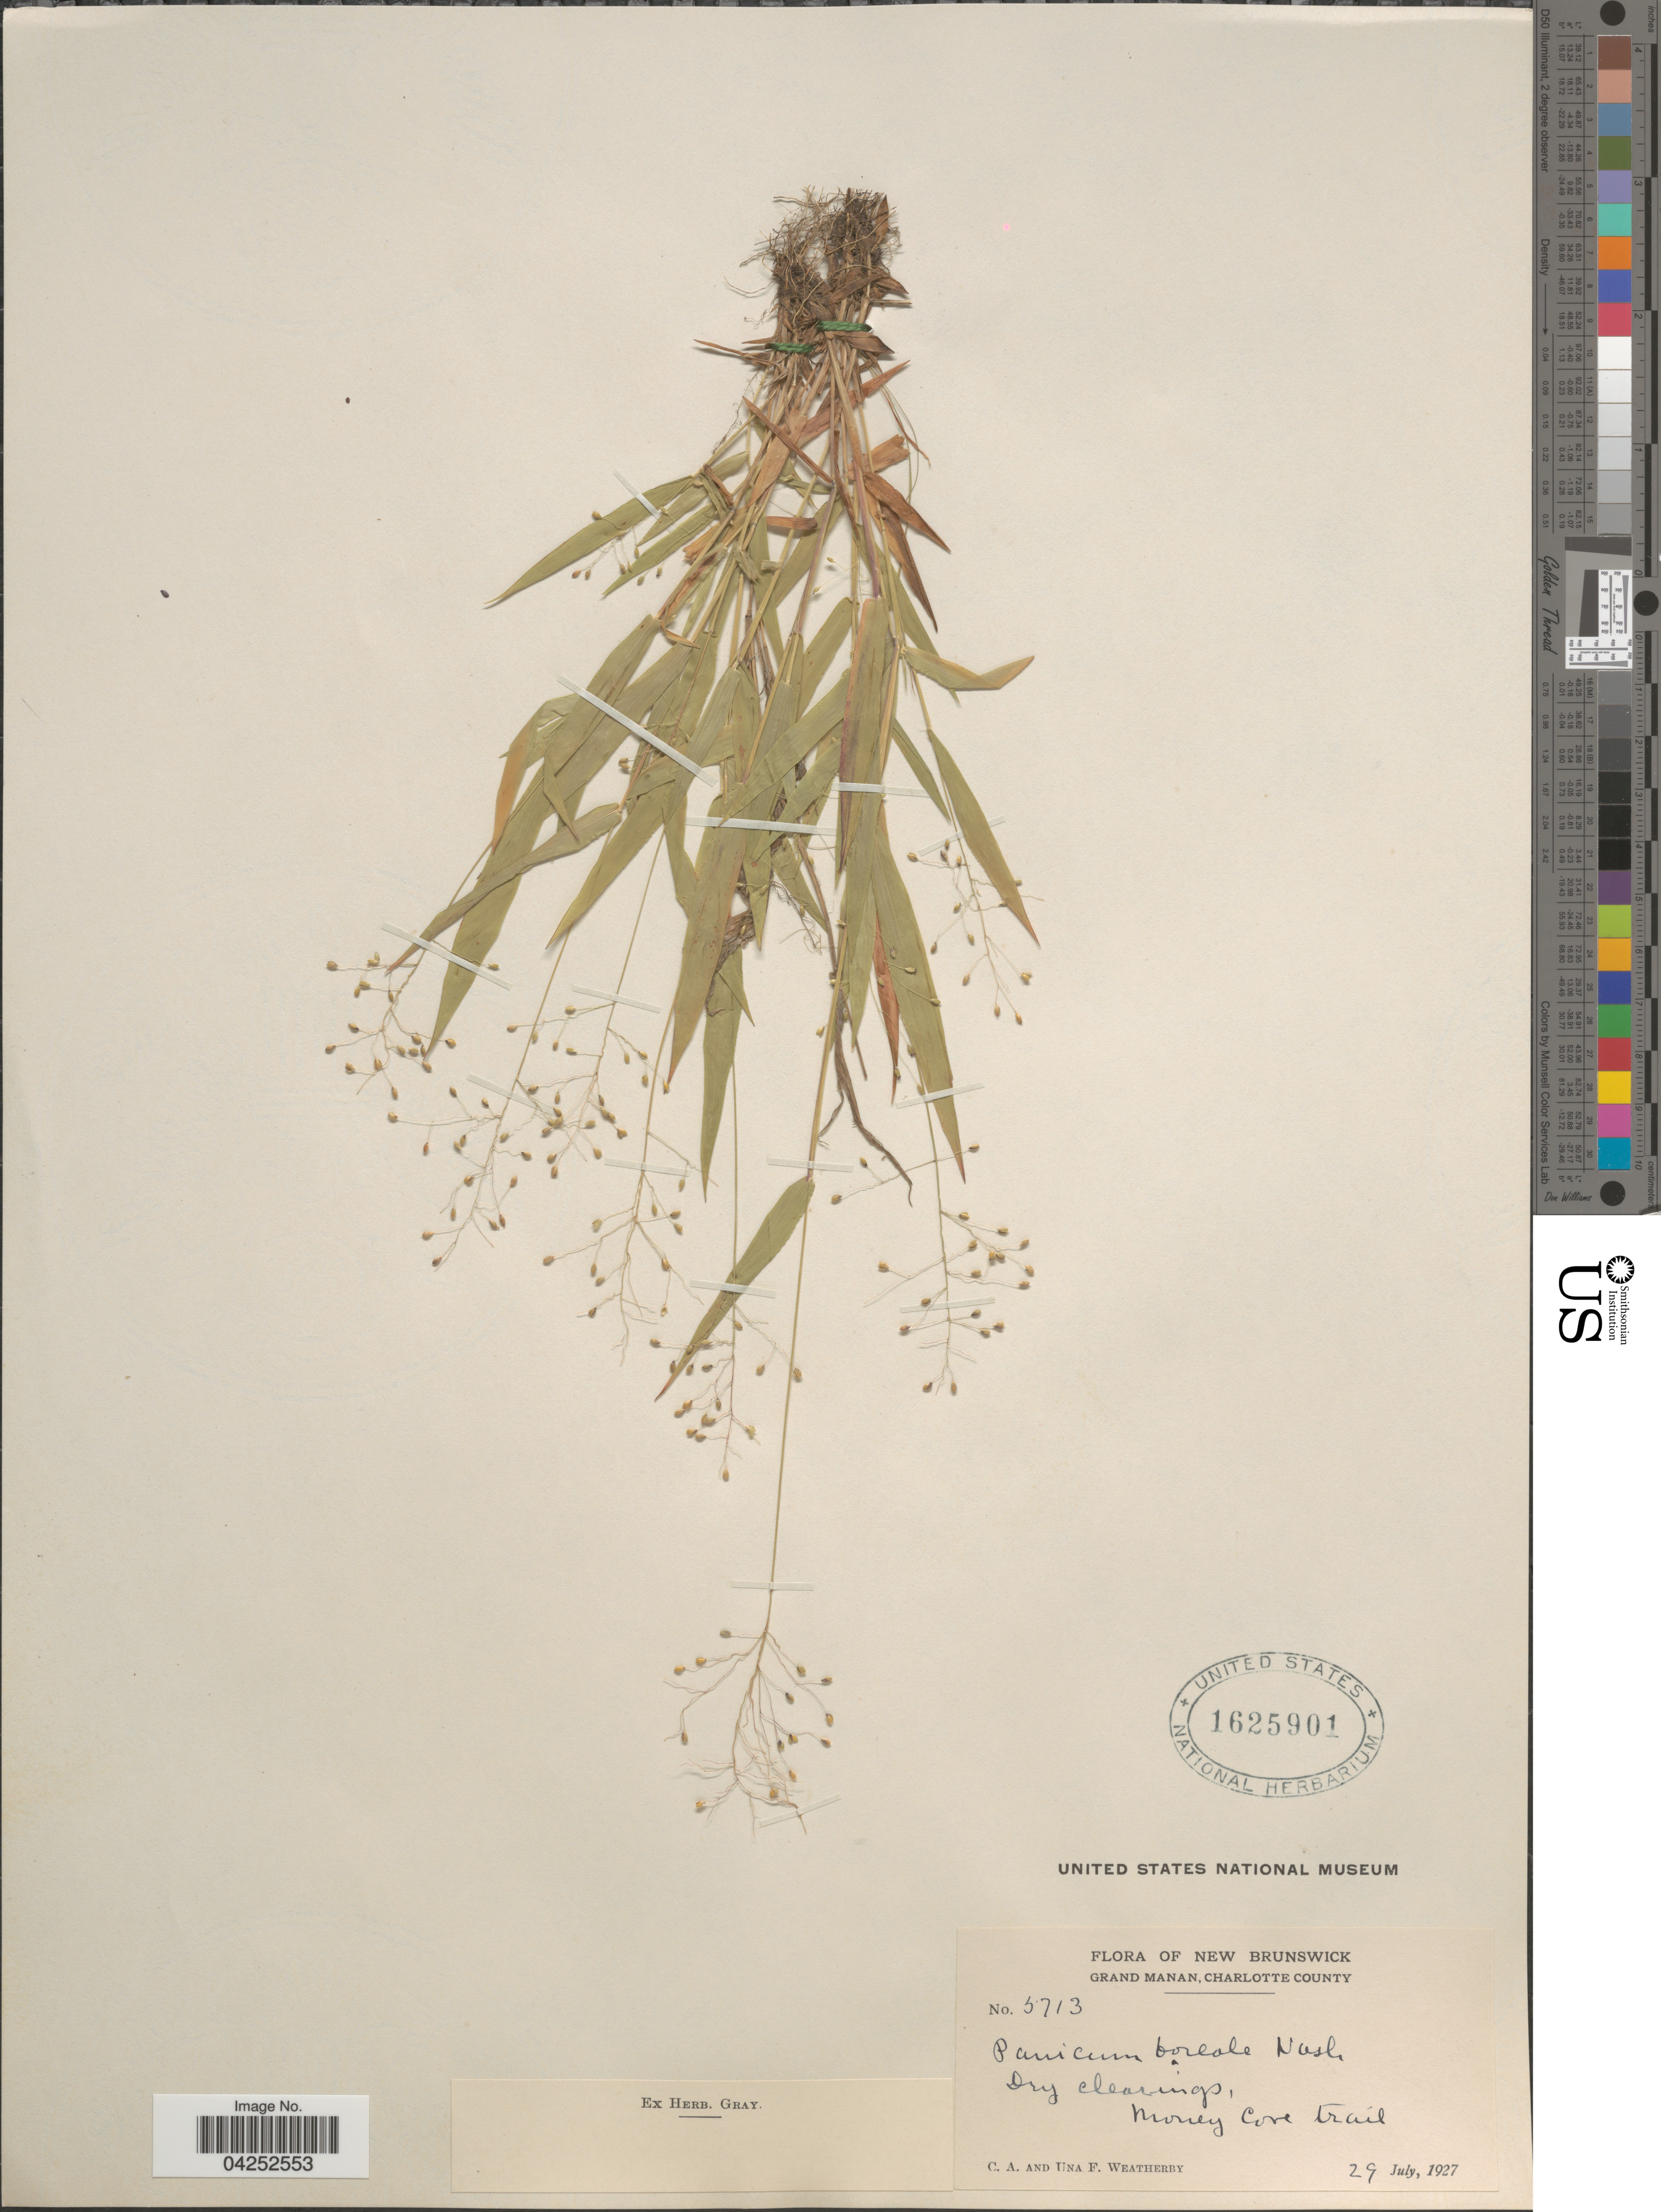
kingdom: Plantae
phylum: Tracheophyta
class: Liliopsida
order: Poales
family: Poaceae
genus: Dichanthelium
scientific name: Dichanthelium boreale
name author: (Nash) Freckmann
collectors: C. A. Weatherby & U. Weatherby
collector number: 5713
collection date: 1927-07-29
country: Canada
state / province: New Brunswick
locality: Grand Manan, Charlotte County. Money Cove trail.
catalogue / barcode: US 1625901